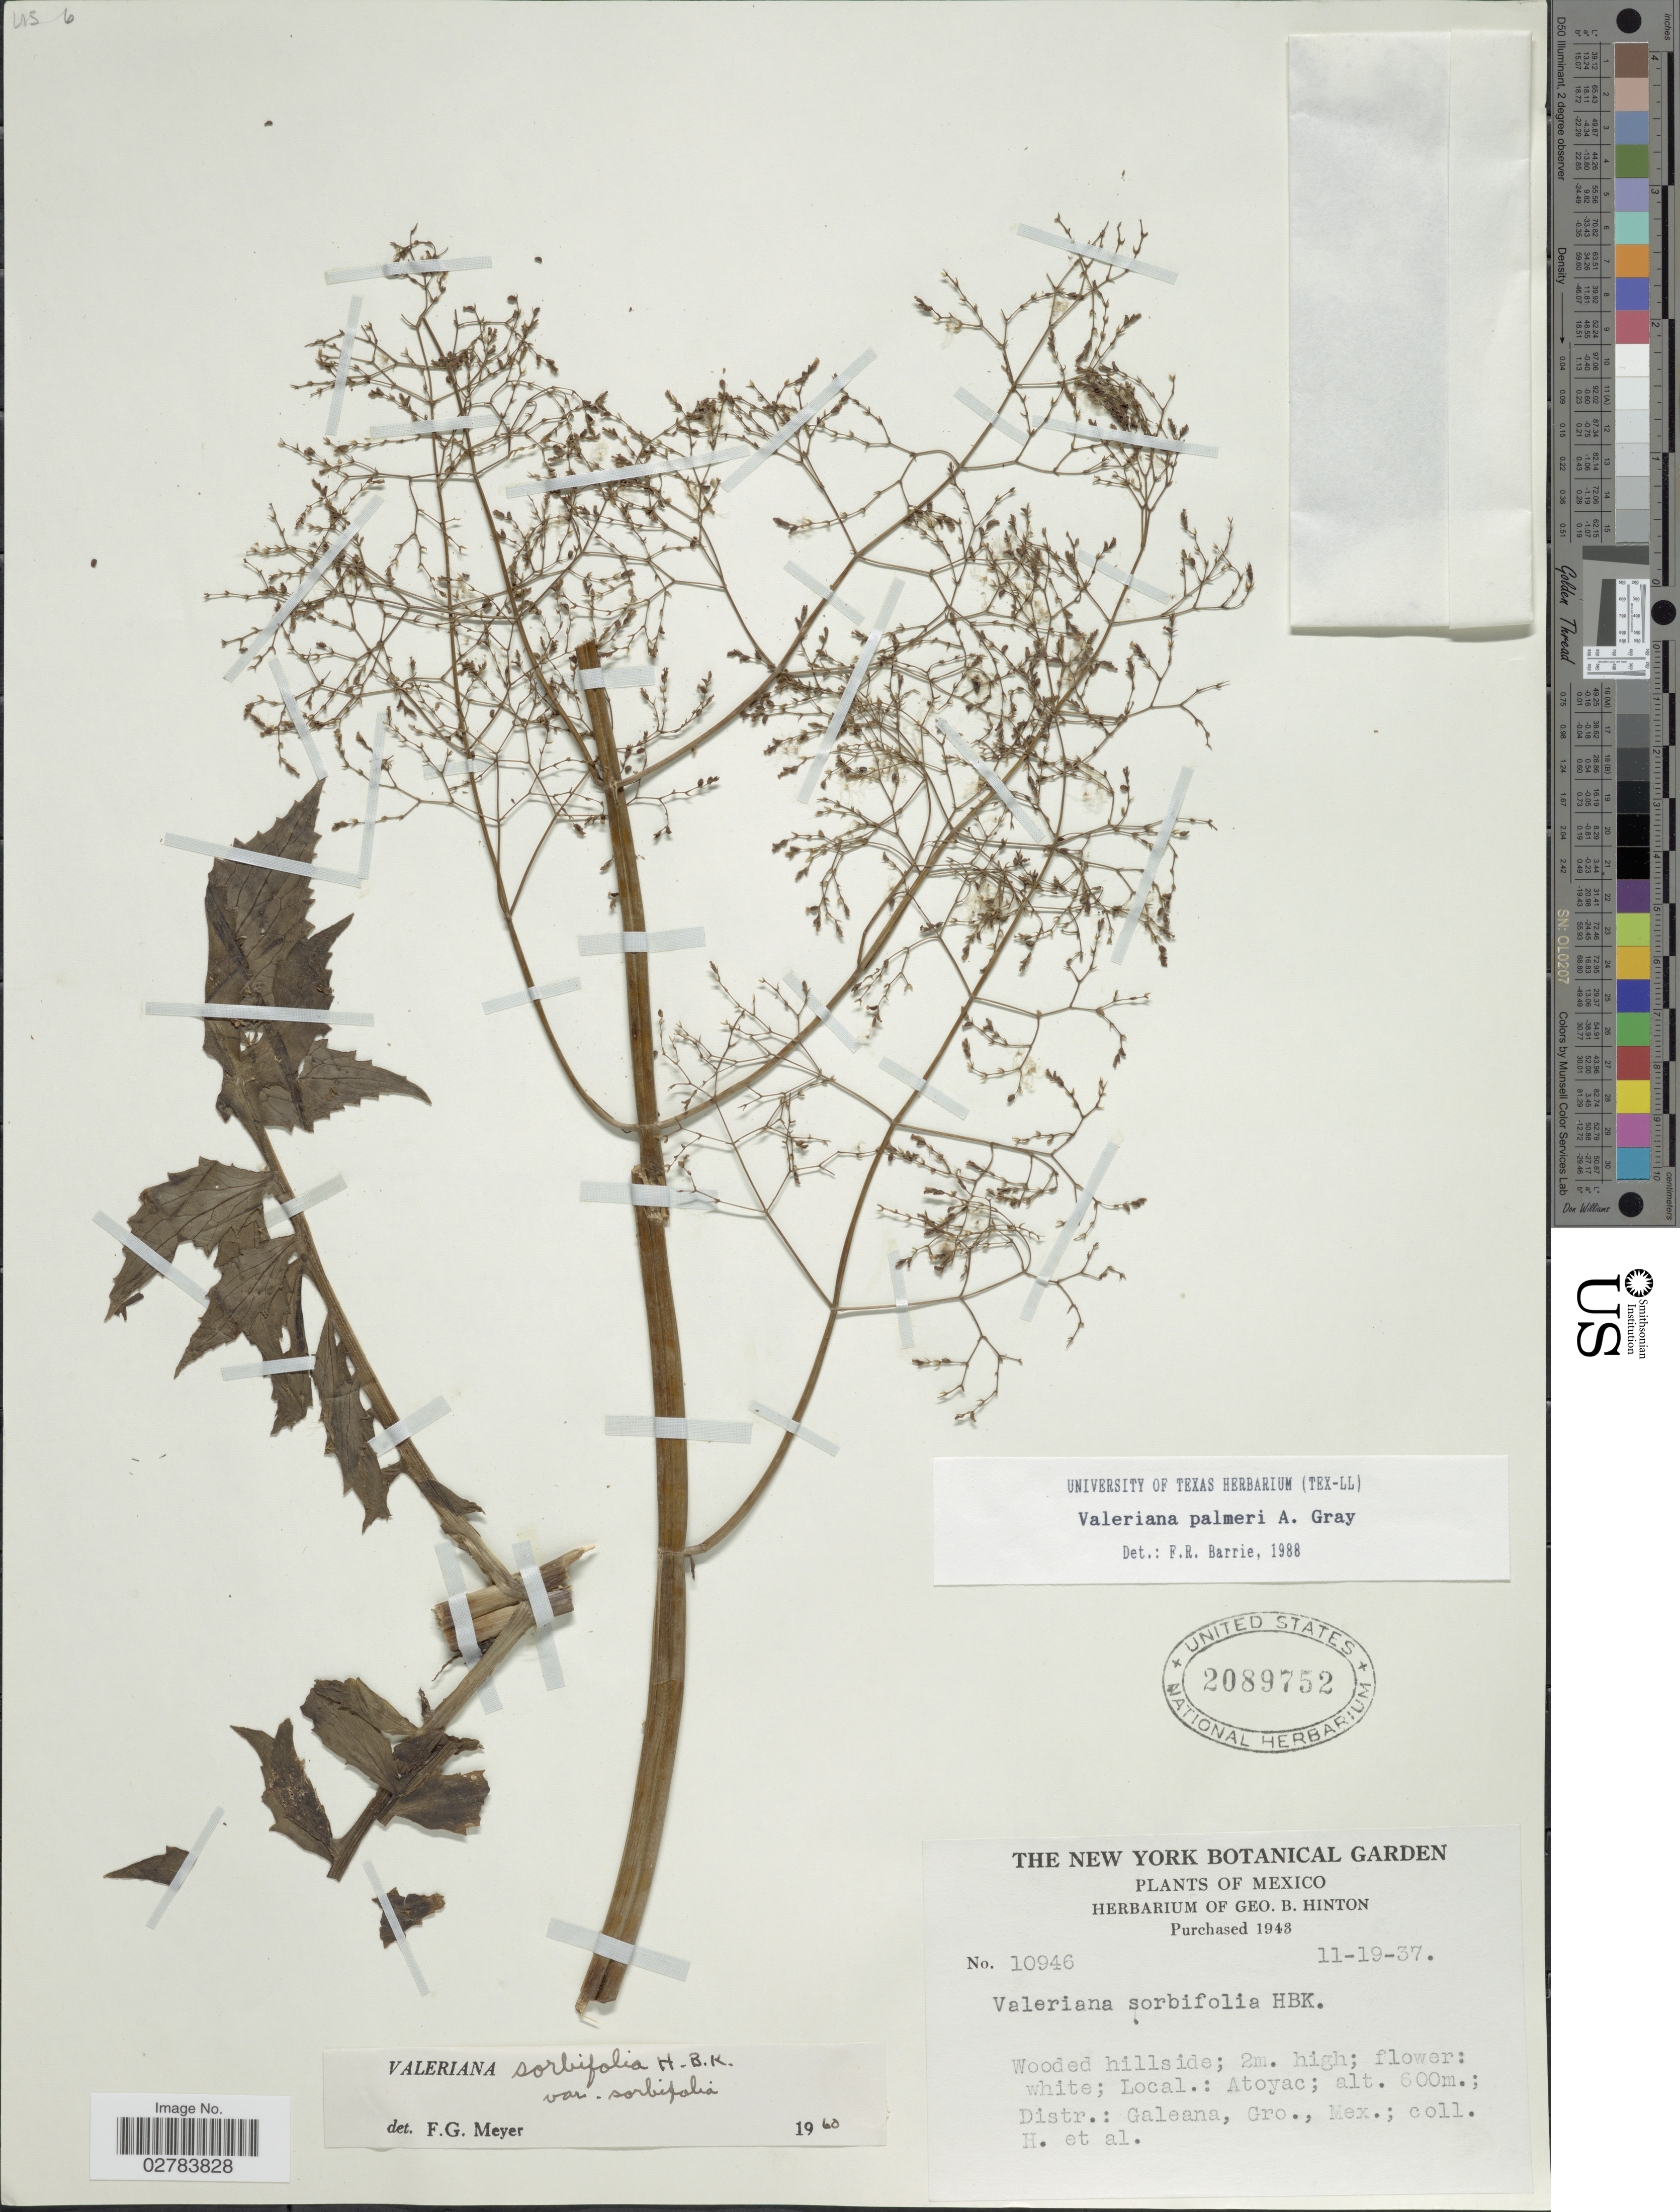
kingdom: Plantae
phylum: Tracheophyta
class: Magnoliopsida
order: Dipsacales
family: Caprifoliaceae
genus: Valeriana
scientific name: Valeriana palmeri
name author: A. Gray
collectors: G. B. Hinton & et al.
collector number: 10946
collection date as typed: Transcribed d/m/y: 19/11/37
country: Mexico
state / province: Guerrero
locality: Atoyac. Distr.: Galeana.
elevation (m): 600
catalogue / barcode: US 2089752